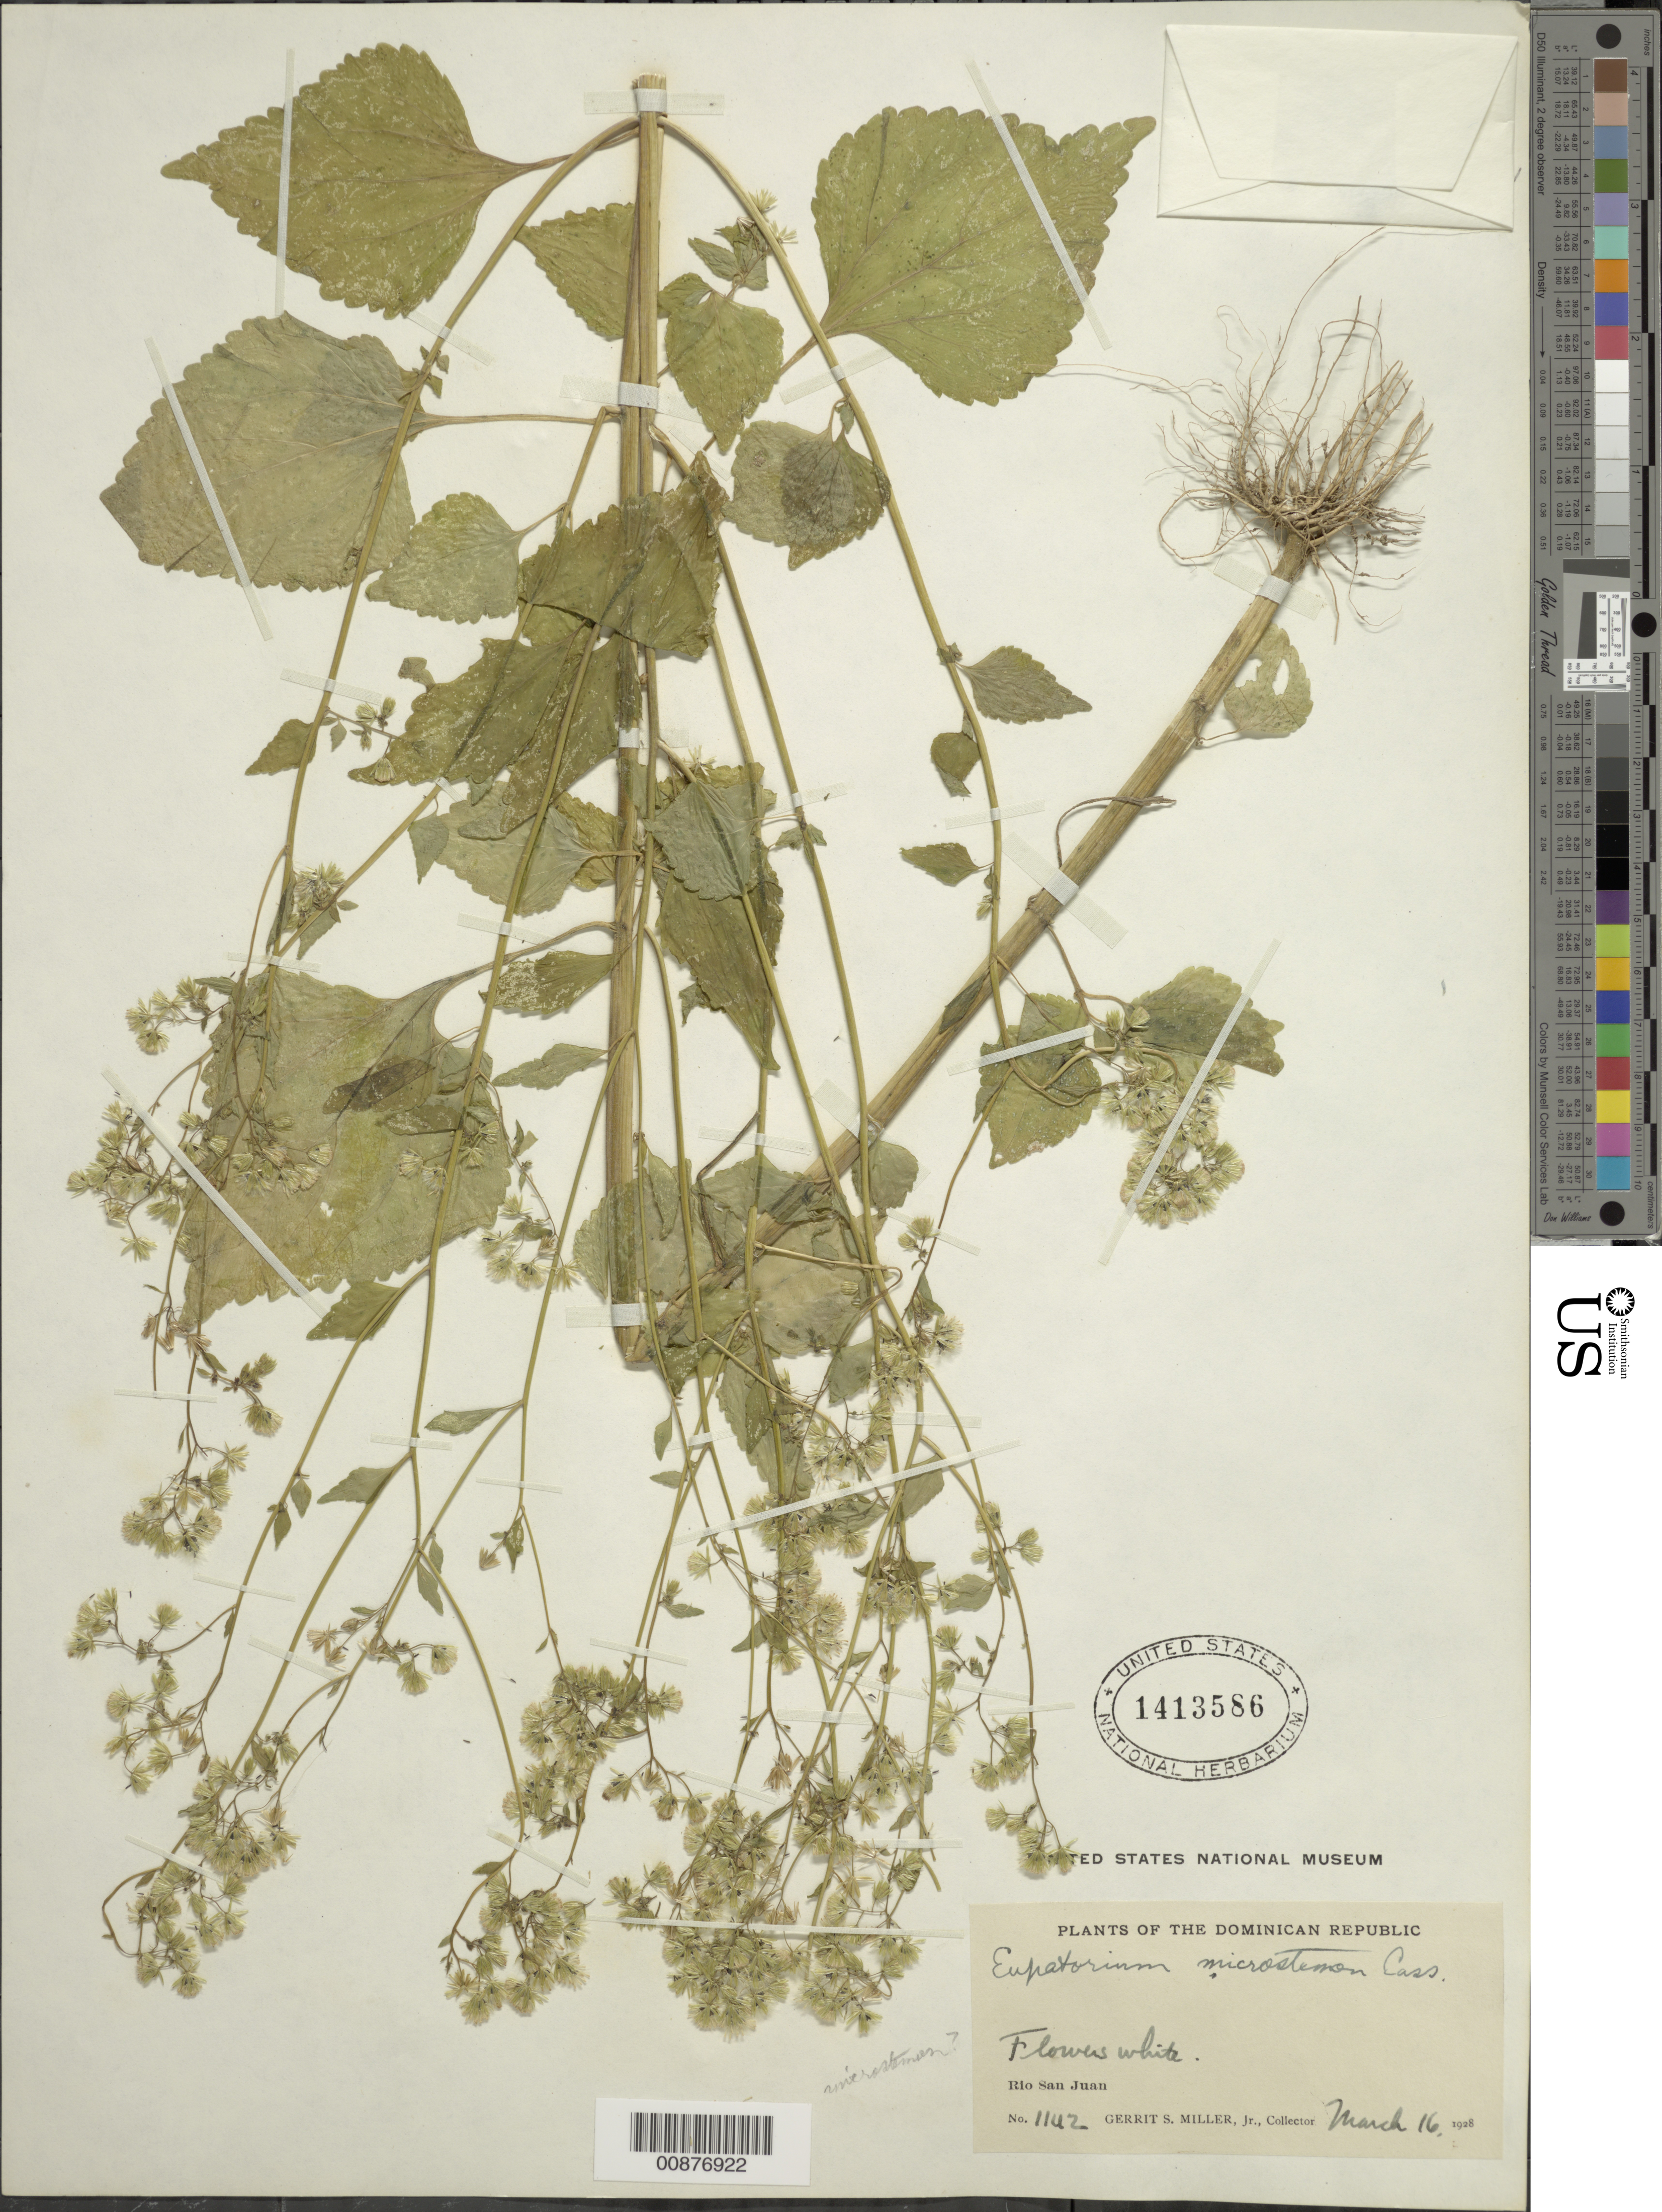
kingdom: Plantae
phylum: Tracheophyta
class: Magnoliopsida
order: Asterales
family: Asteraceae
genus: Fleischmannia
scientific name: Fleischmannia microstemon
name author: (Cass.) R.M. King & H. Rob.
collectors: G. S. Miller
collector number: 1142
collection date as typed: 16 Mar 1928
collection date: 1928-03-16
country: Dominican Republic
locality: Rio San Juan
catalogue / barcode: US 1413586